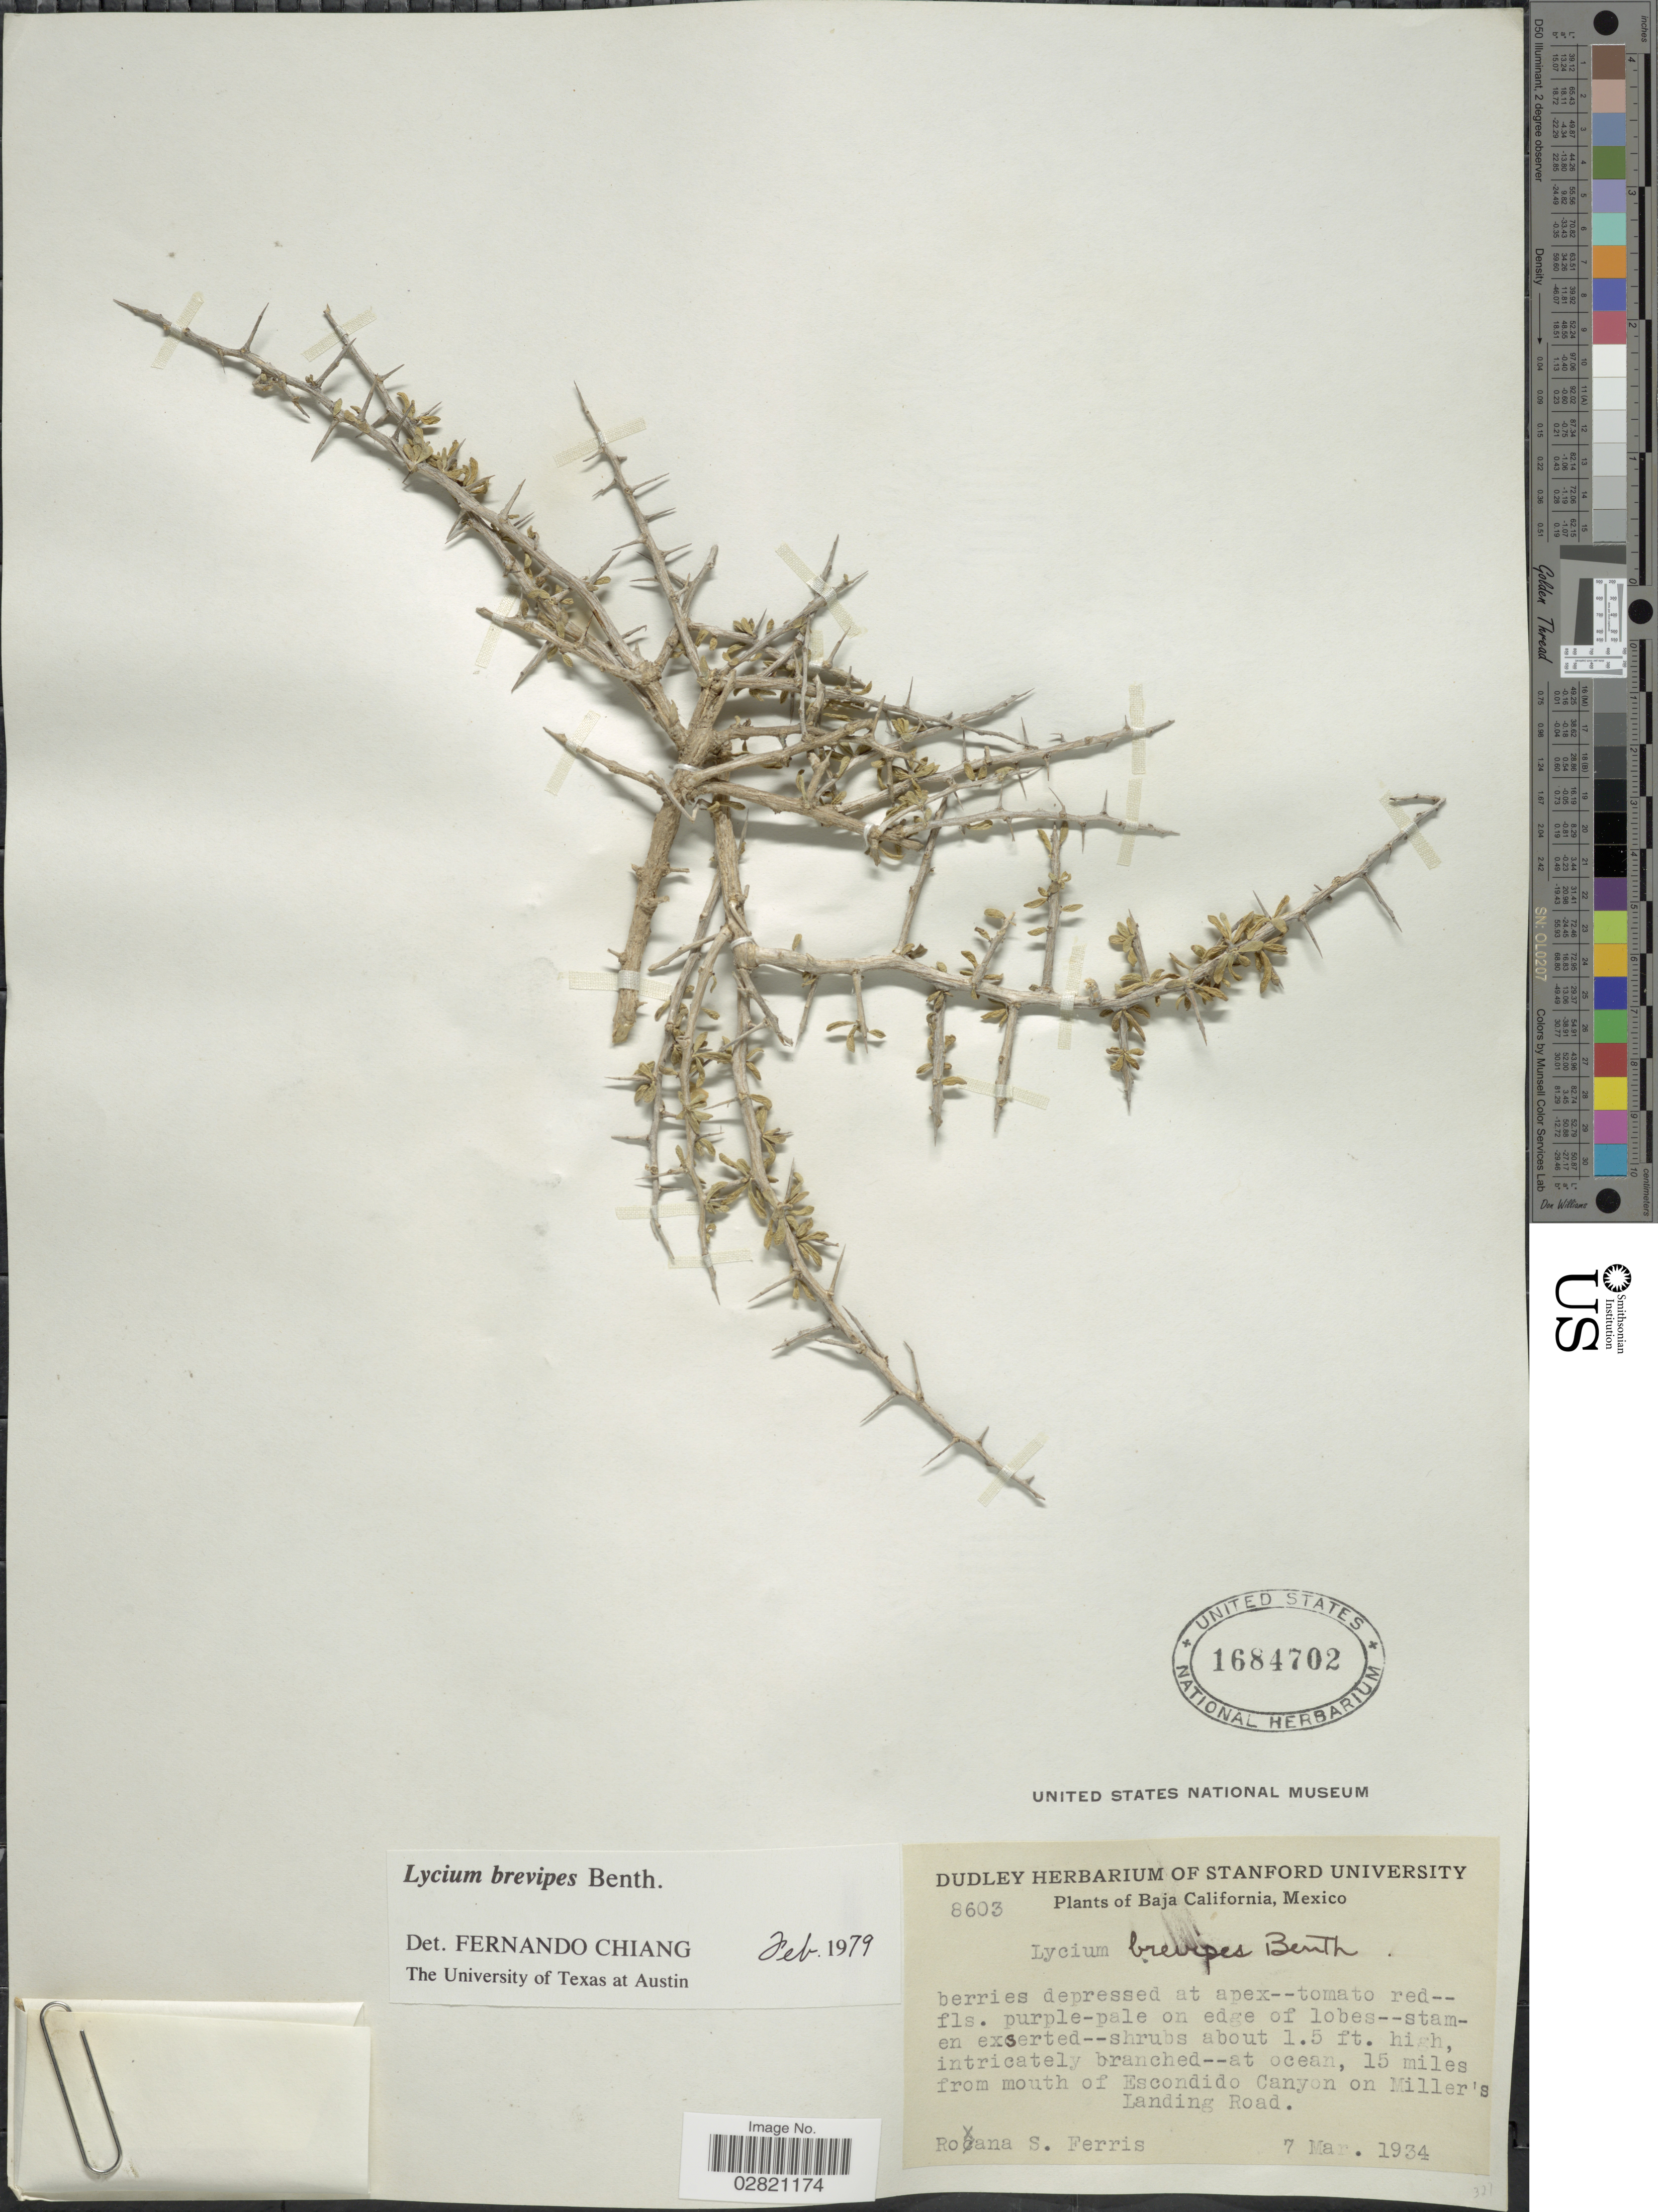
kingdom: Plantae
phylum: Tracheophyta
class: Magnoliopsida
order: Solanales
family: Solanaceae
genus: Lycium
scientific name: Lycium brevipes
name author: Benth.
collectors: R. S. Ferris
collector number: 8603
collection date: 1934-03-07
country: Mexico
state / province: Baja California Norte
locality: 15 miles from mouth of Escondido Canyon on Miller's Landing Road.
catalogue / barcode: US 1684702